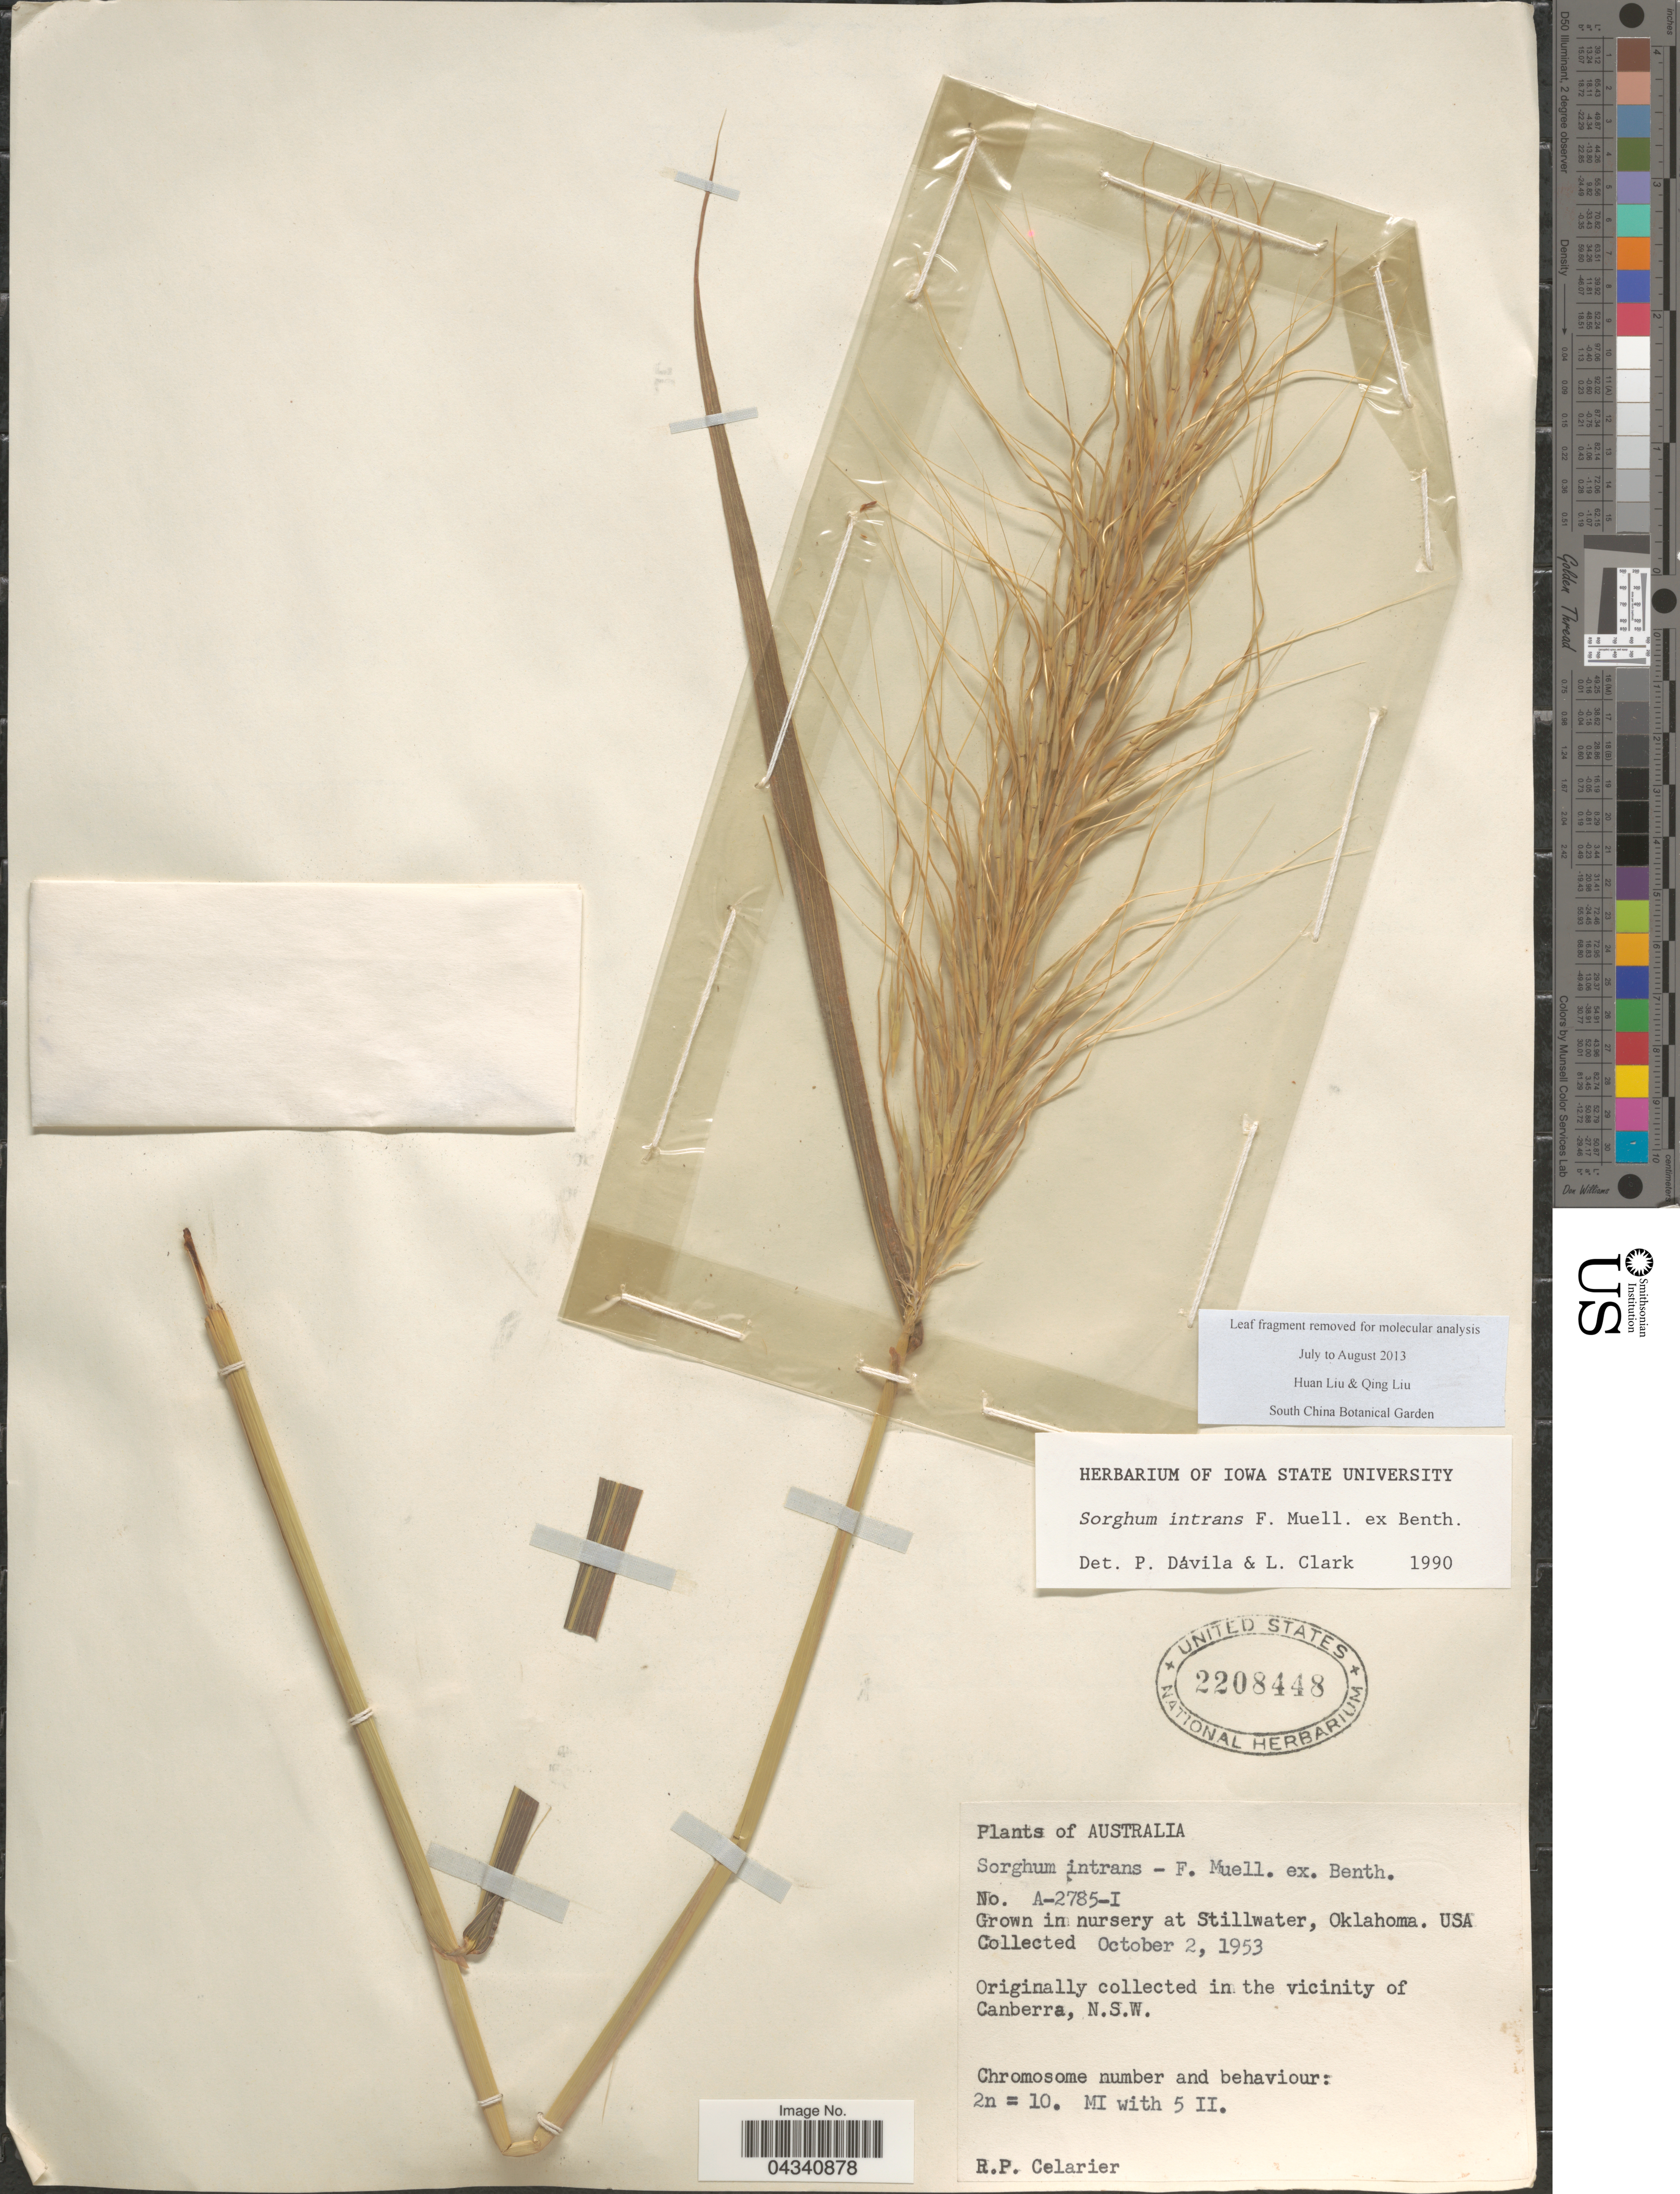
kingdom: Plantae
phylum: Tracheophyta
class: Liliopsida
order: Poales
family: Poaceae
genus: Sorghum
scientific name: Sorghum intrans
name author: F. Muell. ex Benth.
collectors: R. Celarier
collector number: A-2785-I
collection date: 1953-10-02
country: United States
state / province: Oklahoma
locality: Grown in nursery at Stillwater.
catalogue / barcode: US 2208448